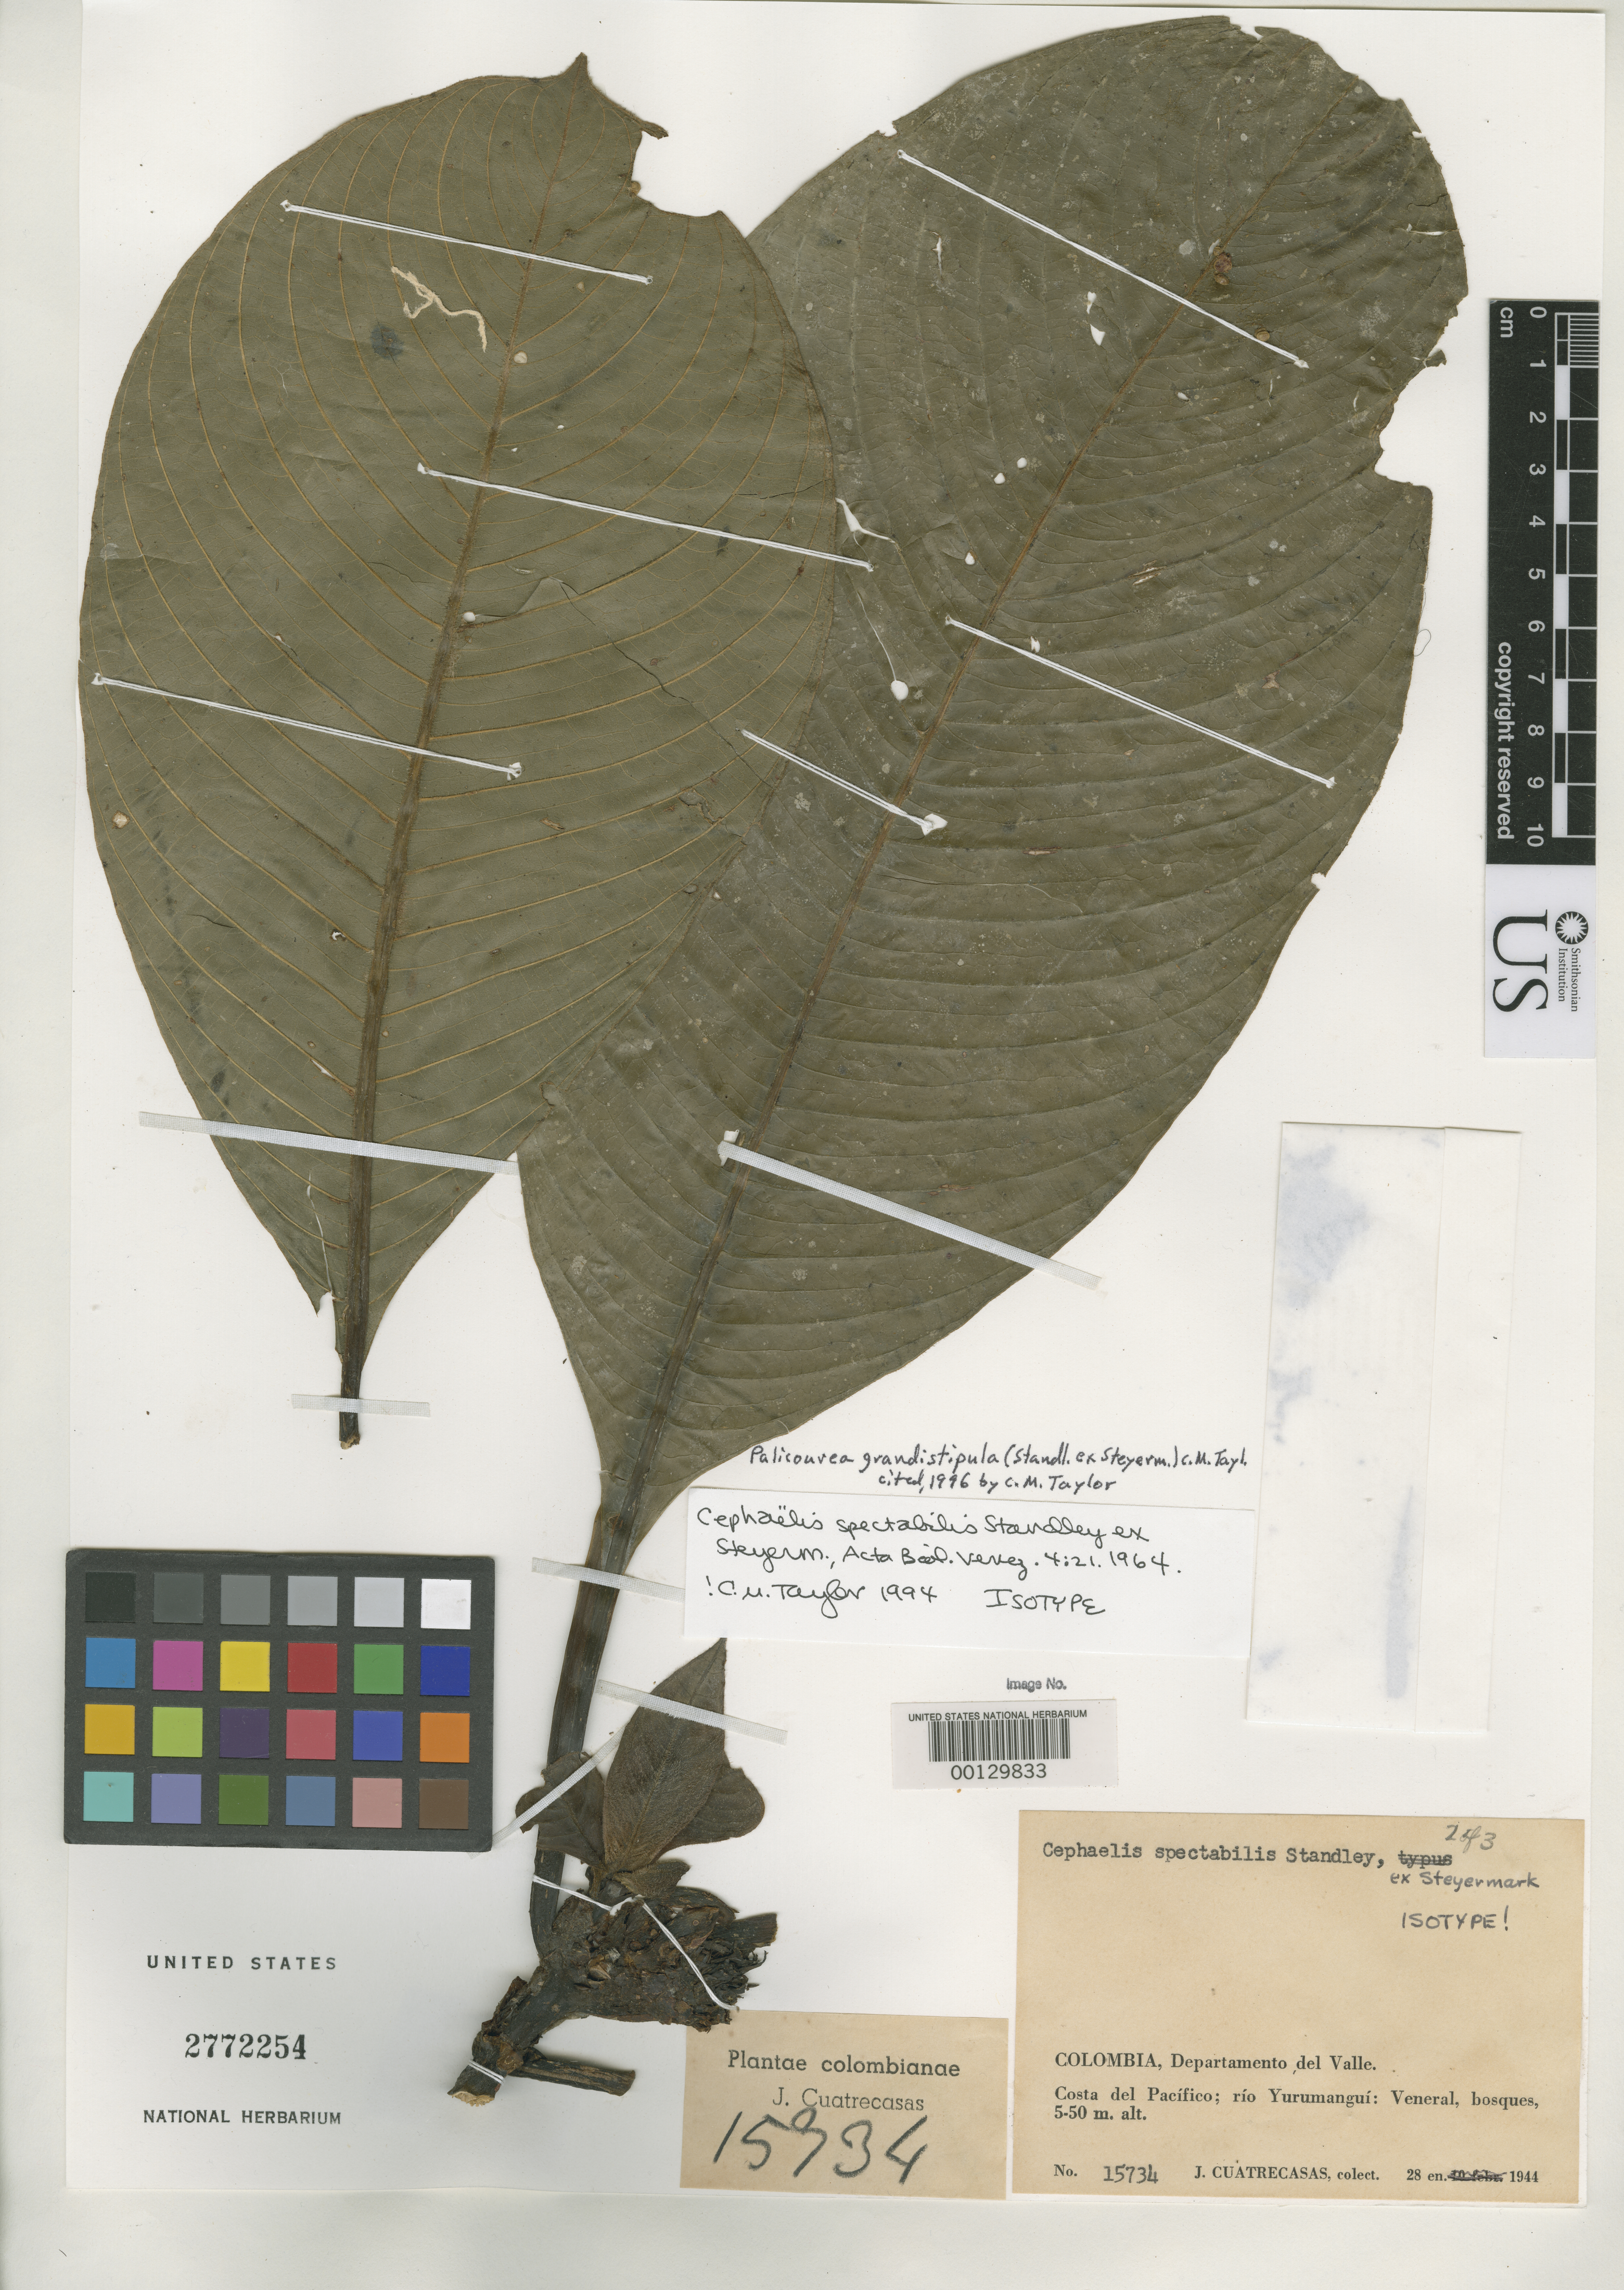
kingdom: Plantae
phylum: Tracheophyta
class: Magnoliopsida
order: Gentianales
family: Rubiaceae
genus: Cephaelis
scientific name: Cephaelis spectabilis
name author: Standl. ex Steyerm.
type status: Isotype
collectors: J. Cuatrecasas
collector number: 15734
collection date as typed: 28 Jan 1944 to 10 Feb 1944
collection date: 1944-01-28/1944-02-10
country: Colombia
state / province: Valle del Cauca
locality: Costa del Pacifico, Rio Yurumangui, Veneral.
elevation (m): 5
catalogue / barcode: US 2772254